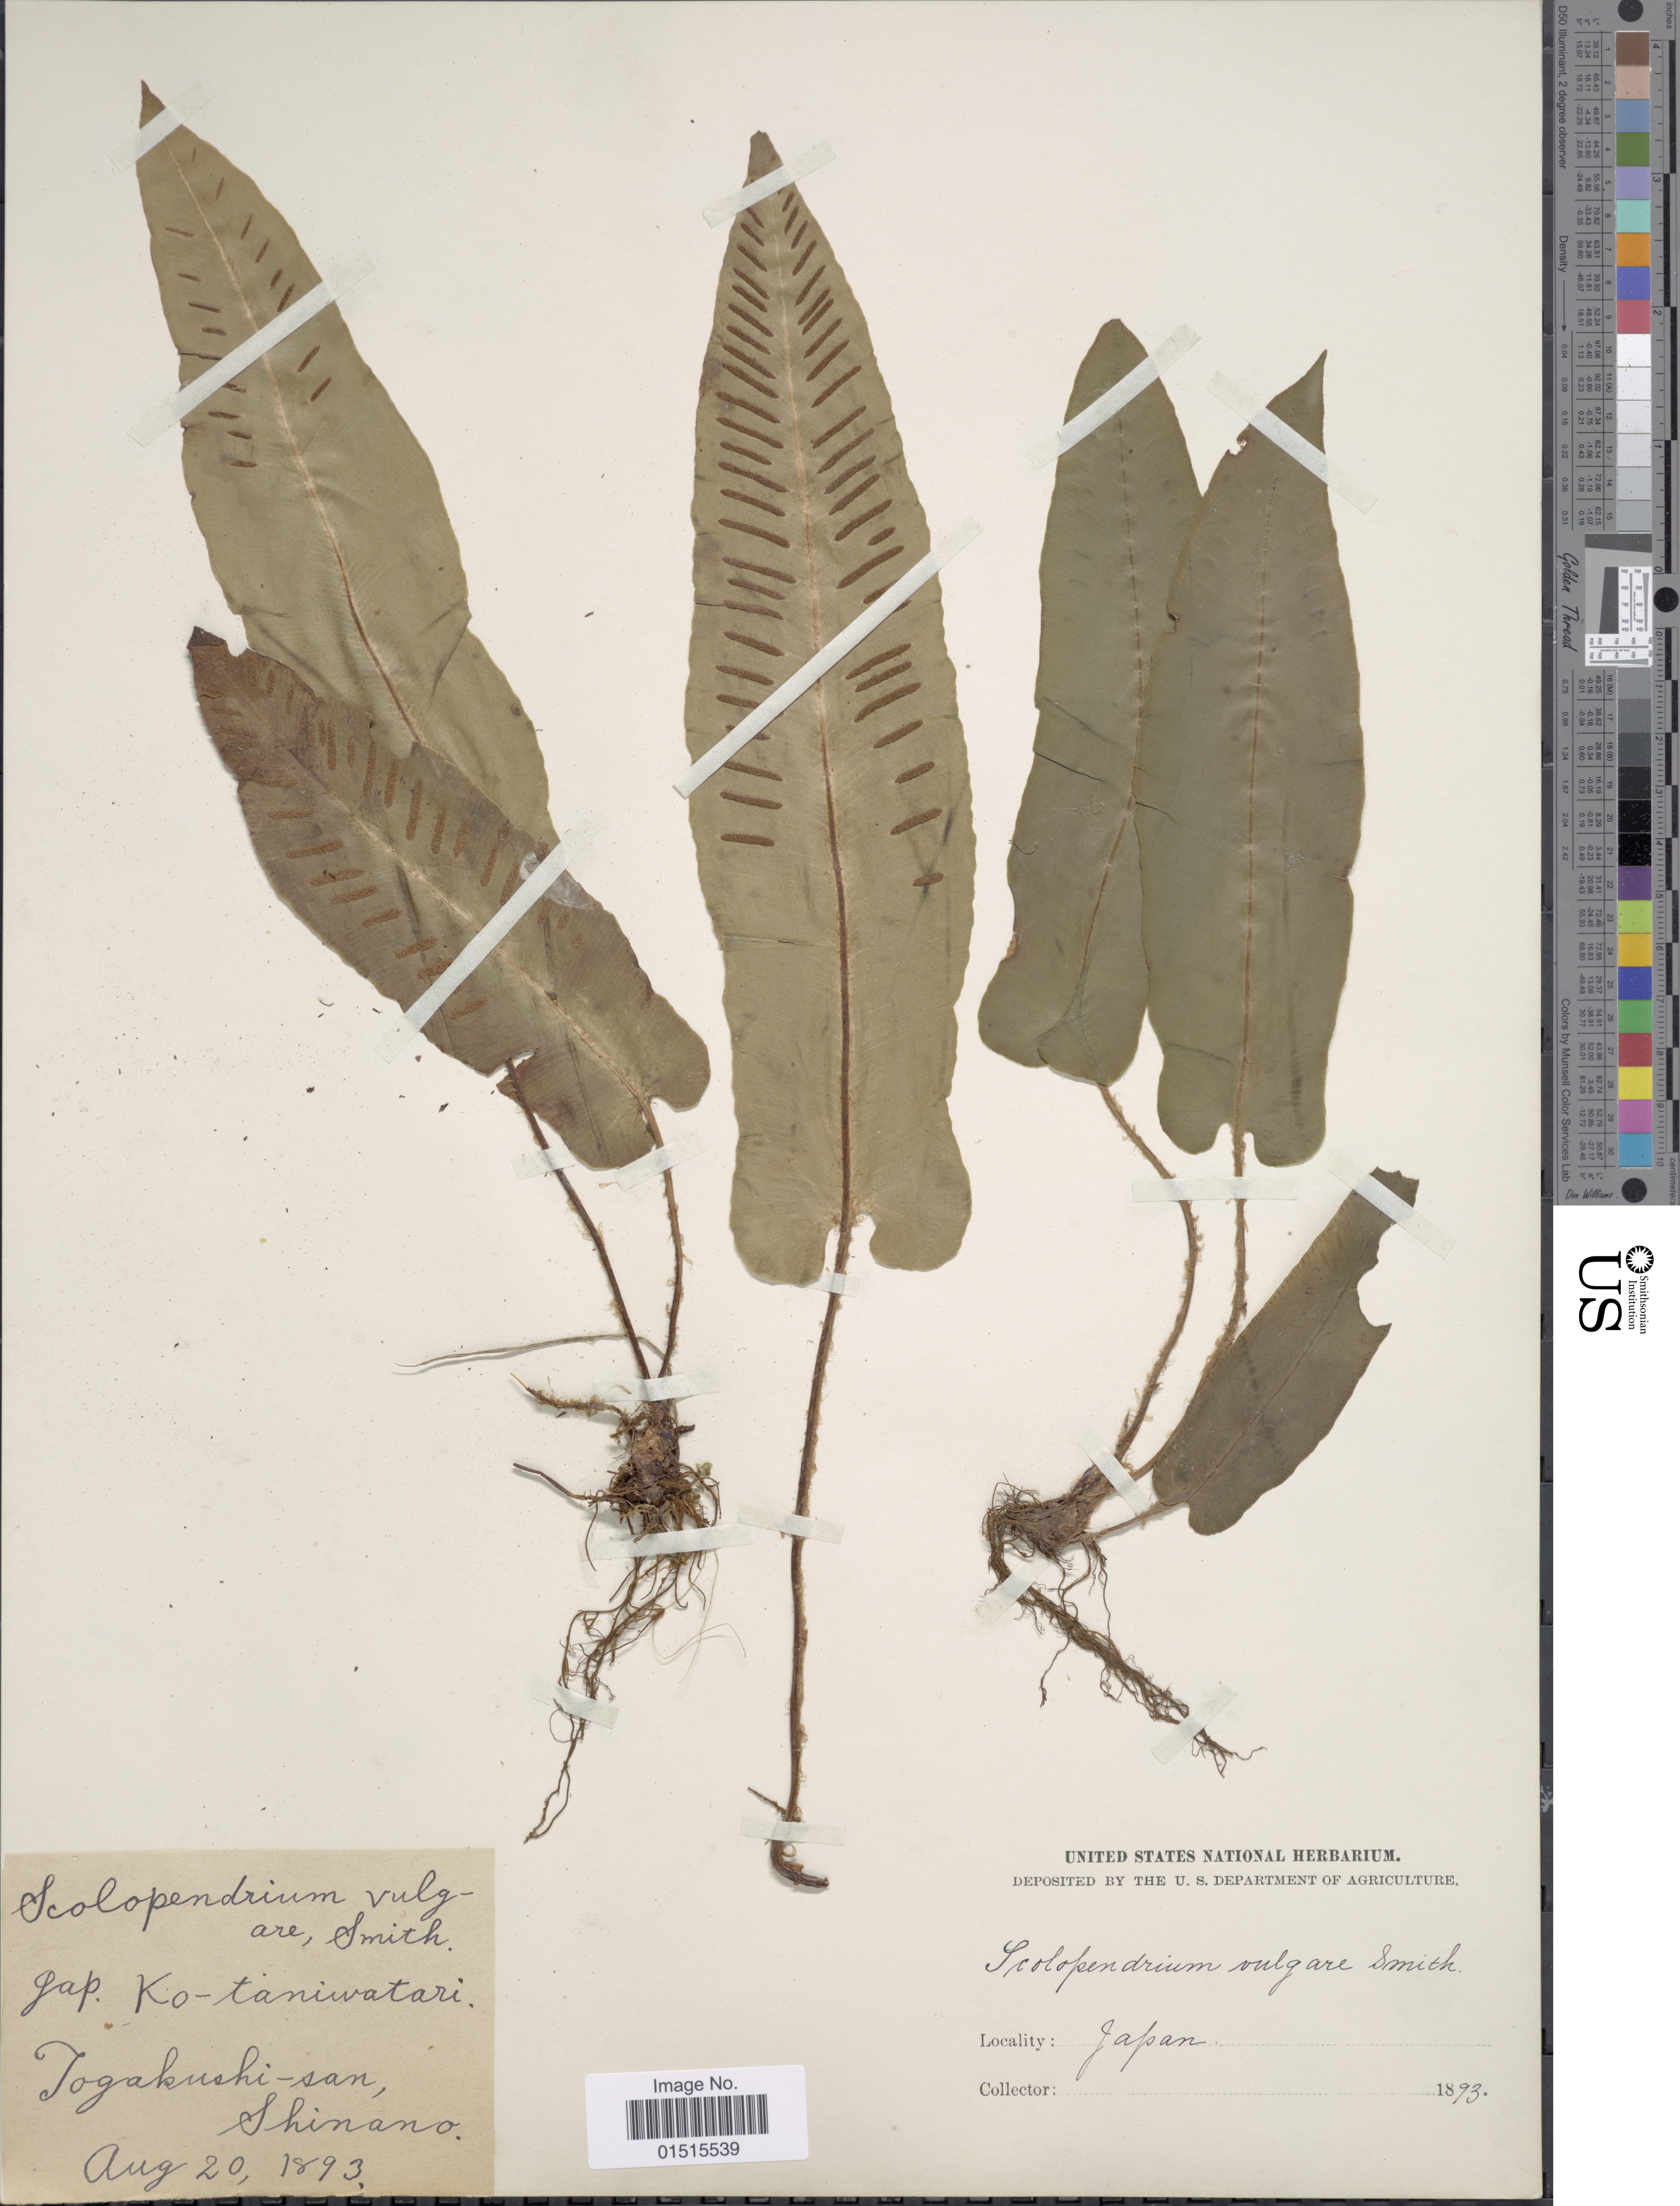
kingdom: Plantae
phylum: Tracheophyta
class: Polypodiopsida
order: Polypodiales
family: Aspleniaceae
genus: Asplenium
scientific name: Asplenium scolopendrium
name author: Sm.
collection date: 1893-08-20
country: Japan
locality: Ko-taniwatari, Togakushi-san, Shinano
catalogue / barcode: US 102942